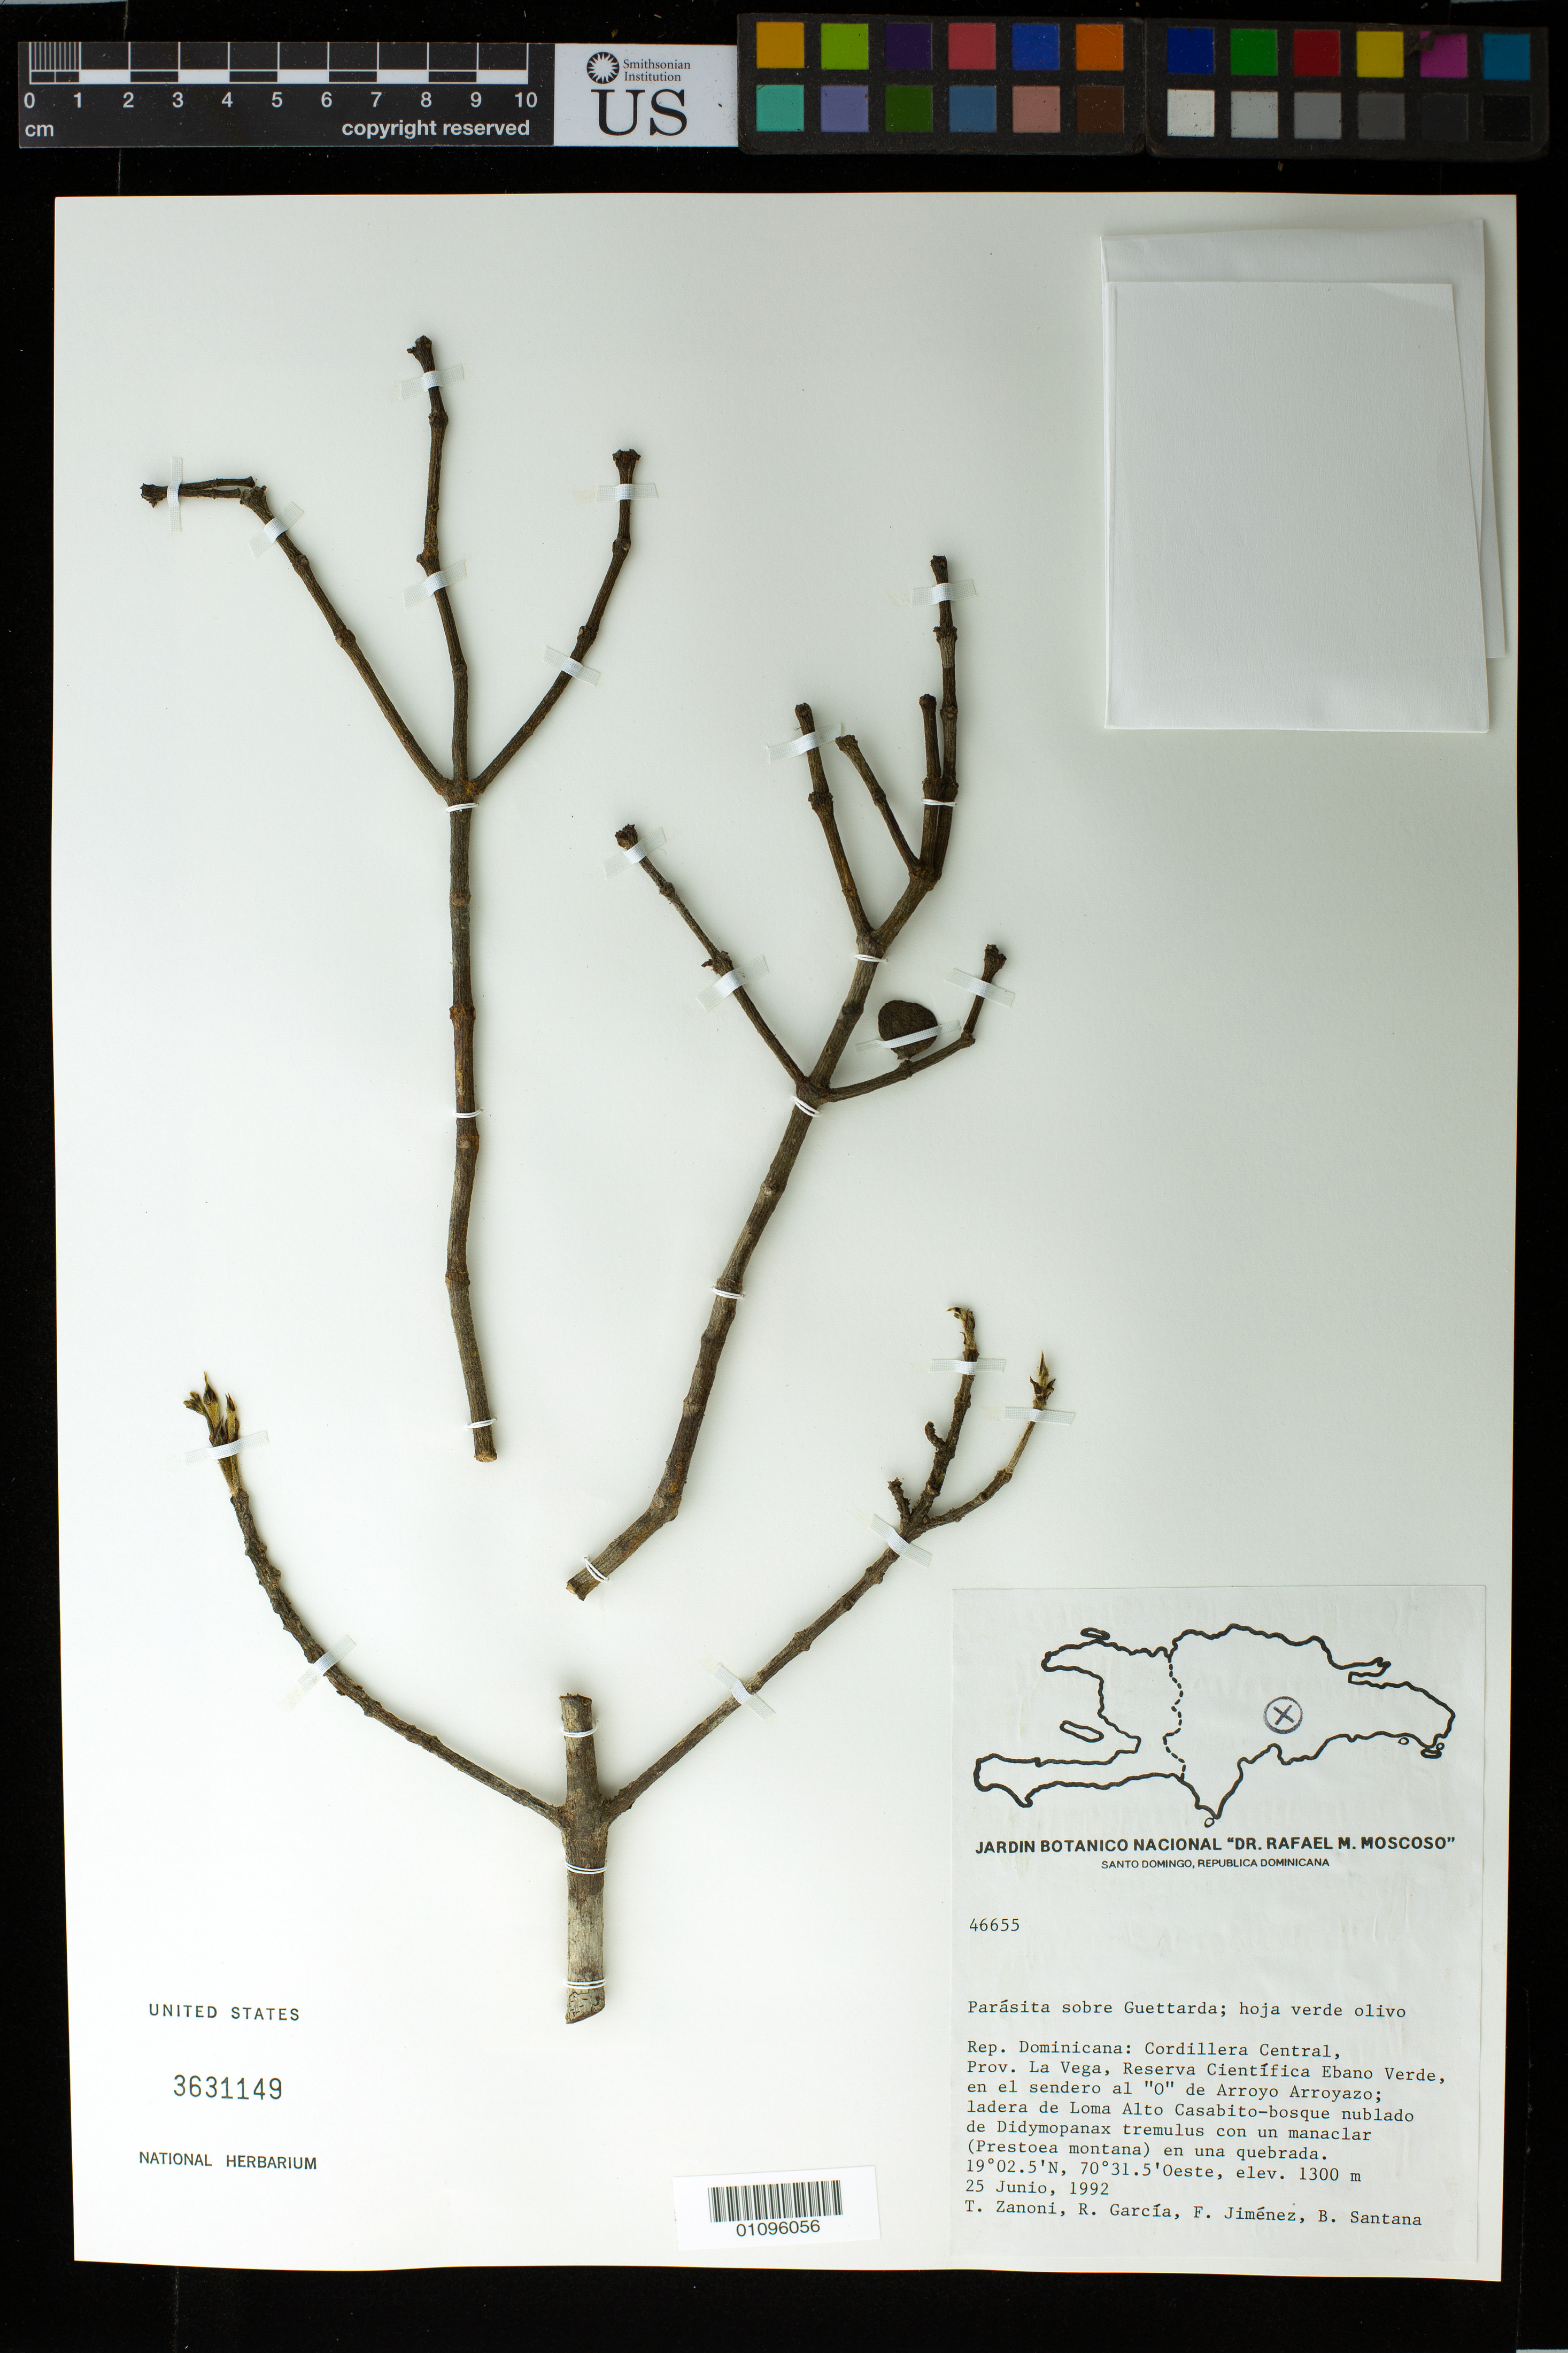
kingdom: Plantae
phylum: Tracheophyta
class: Magnoliopsida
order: Santalales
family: Viscaceae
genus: Dendrophthora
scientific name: Dendrophthora buxifolia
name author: (Lam.) Eichler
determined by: Caraballo-Ortiz, Marcos A., (MISS), University of Mississippi (UNITED STATES)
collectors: T. A. Zanoni, R. G. García, F. Jiménez & B. Santana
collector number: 46655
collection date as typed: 25 Jun 1992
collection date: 1992-06-25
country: Dominican Republic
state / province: La Vega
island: Hispaniola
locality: Cordillera Central, Reserva Científica Ebano Verde, en el sendero al "O" de Arroyo Arroyazo; ladera de Loma Alto Casabito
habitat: Bosque nublado de Didymopanax tremulus con un manaclar (Prestoea montana) en una quebrada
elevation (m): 1300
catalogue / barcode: US 3631149